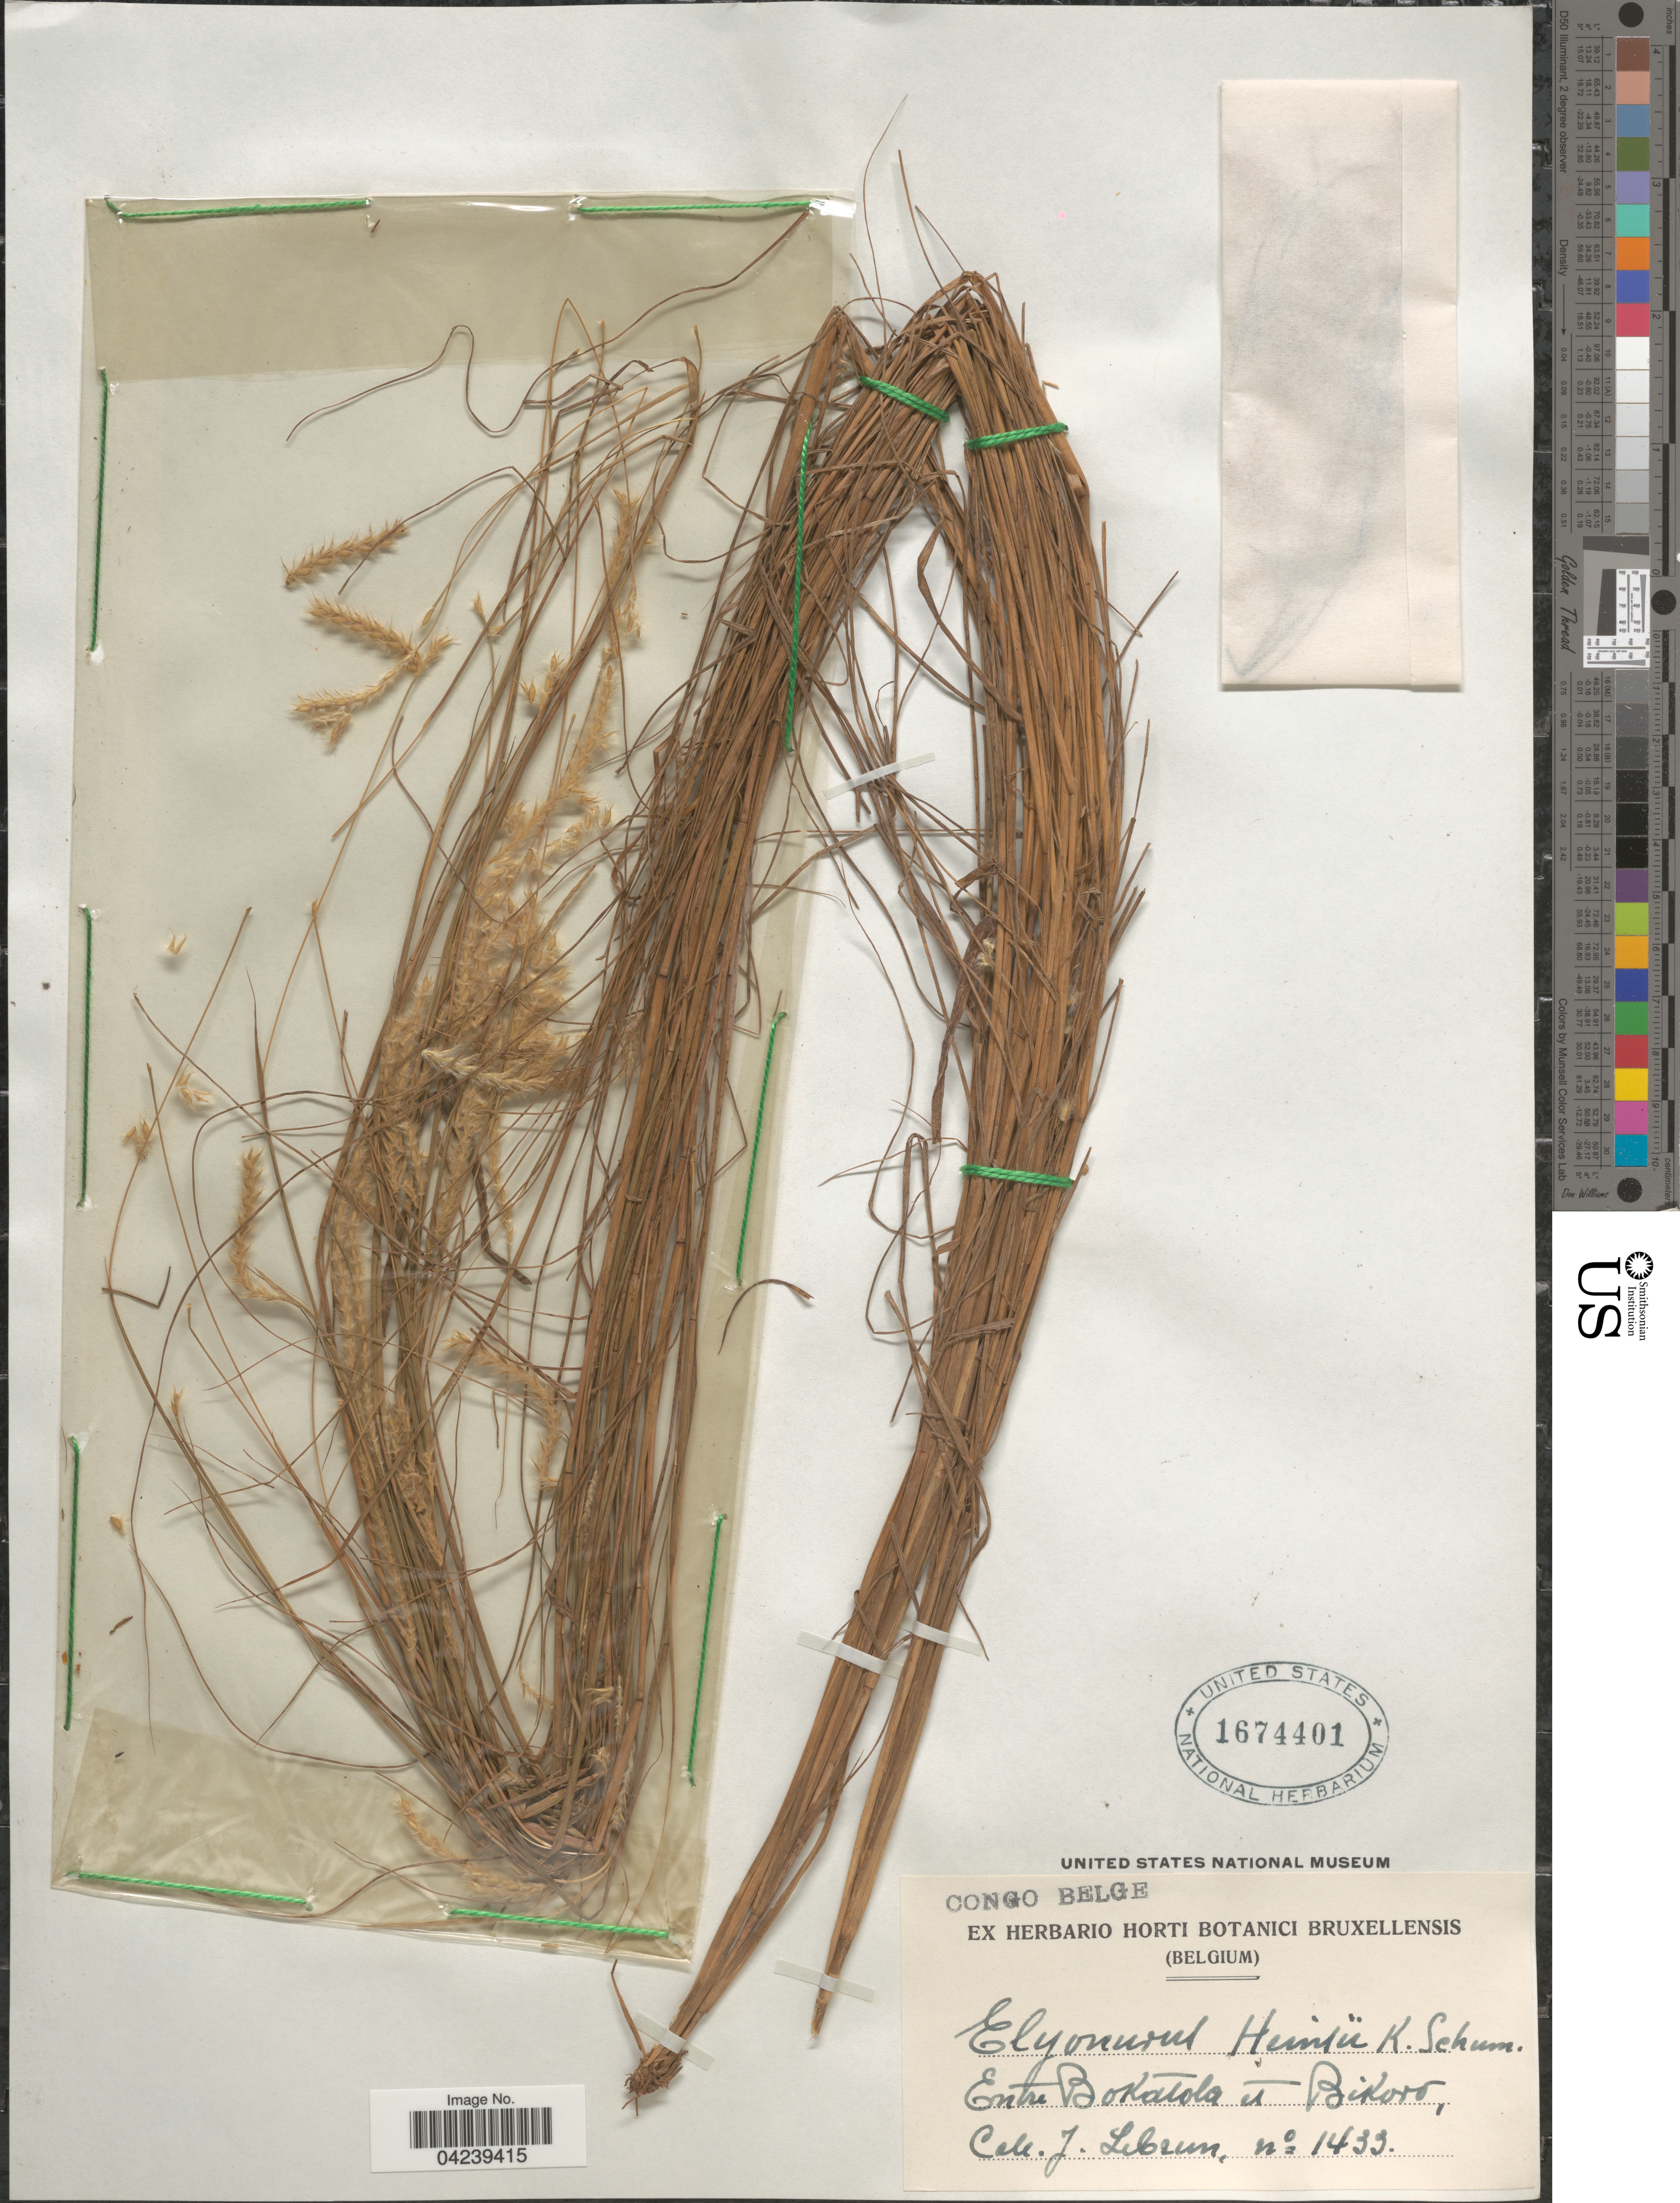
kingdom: Plantae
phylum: Tracheophyta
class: Liliopsida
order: Poales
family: Poaceae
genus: Elionurus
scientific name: Elionurus hensii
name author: K. Schum.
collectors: J. A. Lebrun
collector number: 1433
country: Congo, Democratic Republic of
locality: Entre Bokatola et Bikoro.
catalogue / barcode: US 1674401